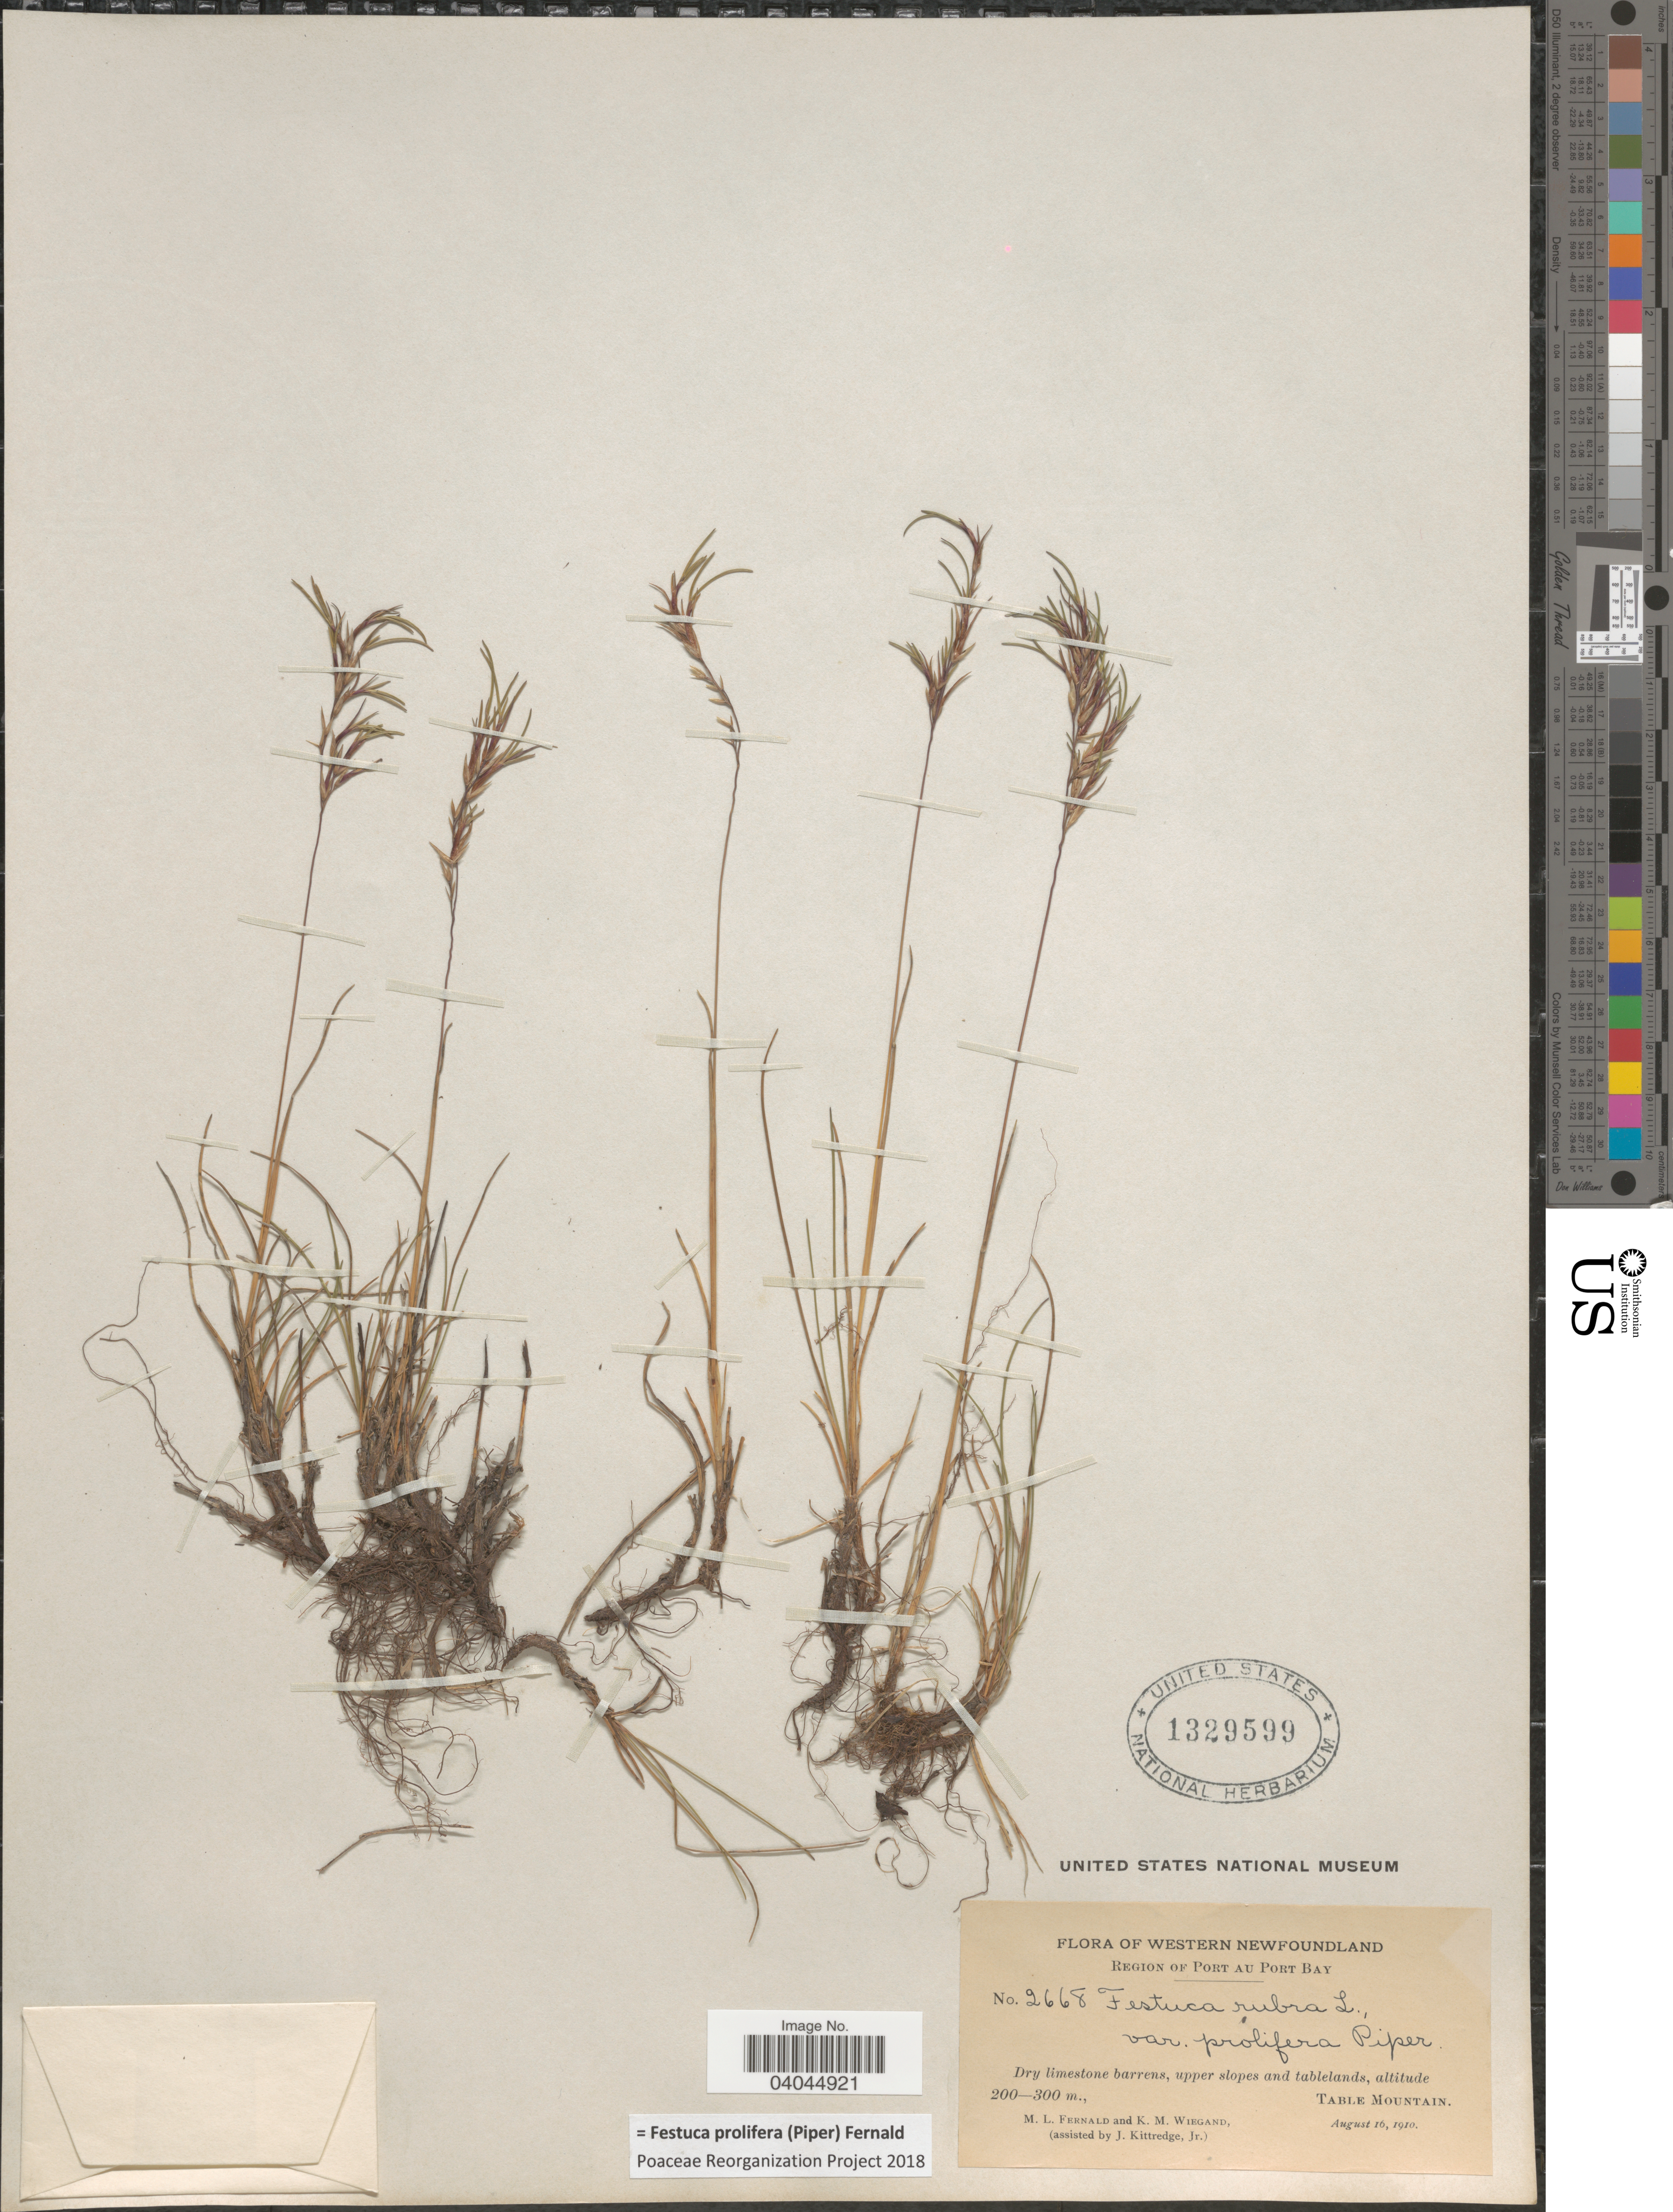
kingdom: Plantae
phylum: Tracheophyta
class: Liliopsida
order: Poales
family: Poaceae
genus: Festuca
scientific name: Festuca prolifera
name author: (Piper) Fernald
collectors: M. L. Fernald, K. M. Wiegand & J. Kittredge Jr.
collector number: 2668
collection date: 1910-08-16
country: Canada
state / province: Newfoundland and Labrador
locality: Western Newfoundland. Region of Port Au Port Bay. Table Mountain.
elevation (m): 200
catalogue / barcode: US 1329599